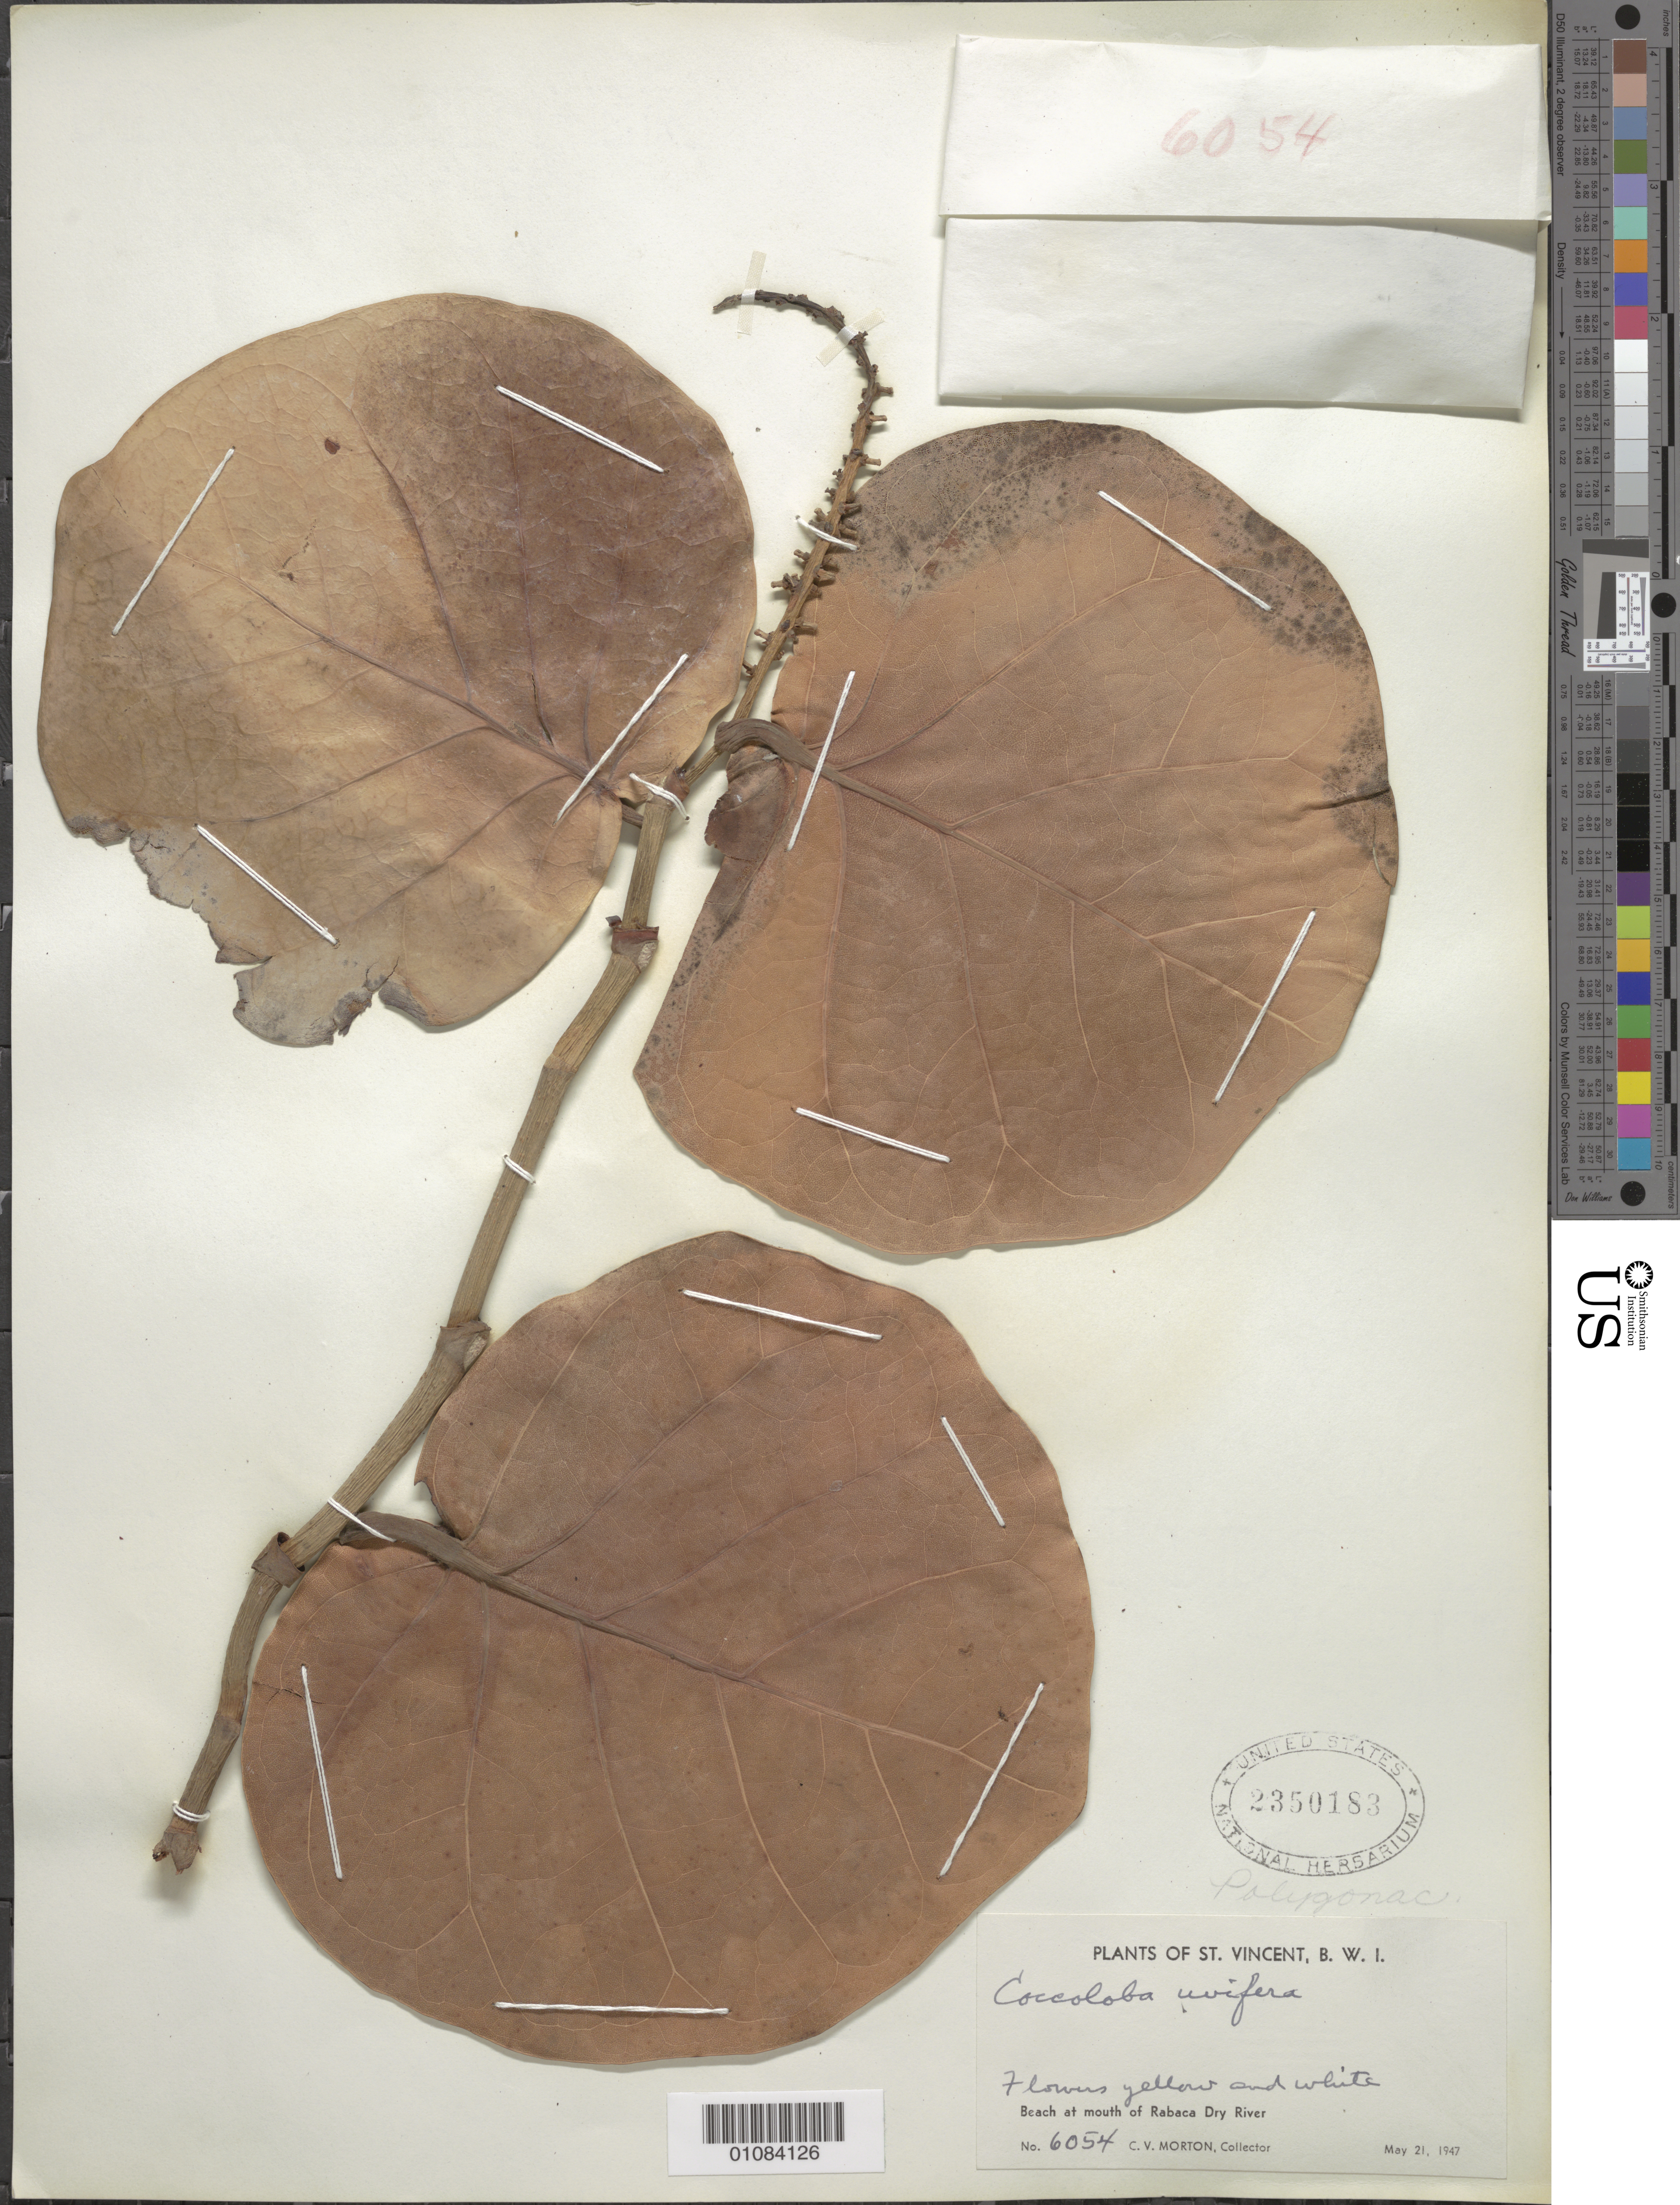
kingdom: Plantae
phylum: Tracheophyta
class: Magnoliopsida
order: Caryophyllales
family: Polygonaceae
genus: Coccoloba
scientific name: Coccoloba uvifera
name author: L.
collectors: C. V. Morton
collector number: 6054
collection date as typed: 21 Mar 1947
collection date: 1947-03-21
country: St. Vincent - Grenadines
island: St. Vincent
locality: At mouth of Rabaca Dry River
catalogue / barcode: US 2350183